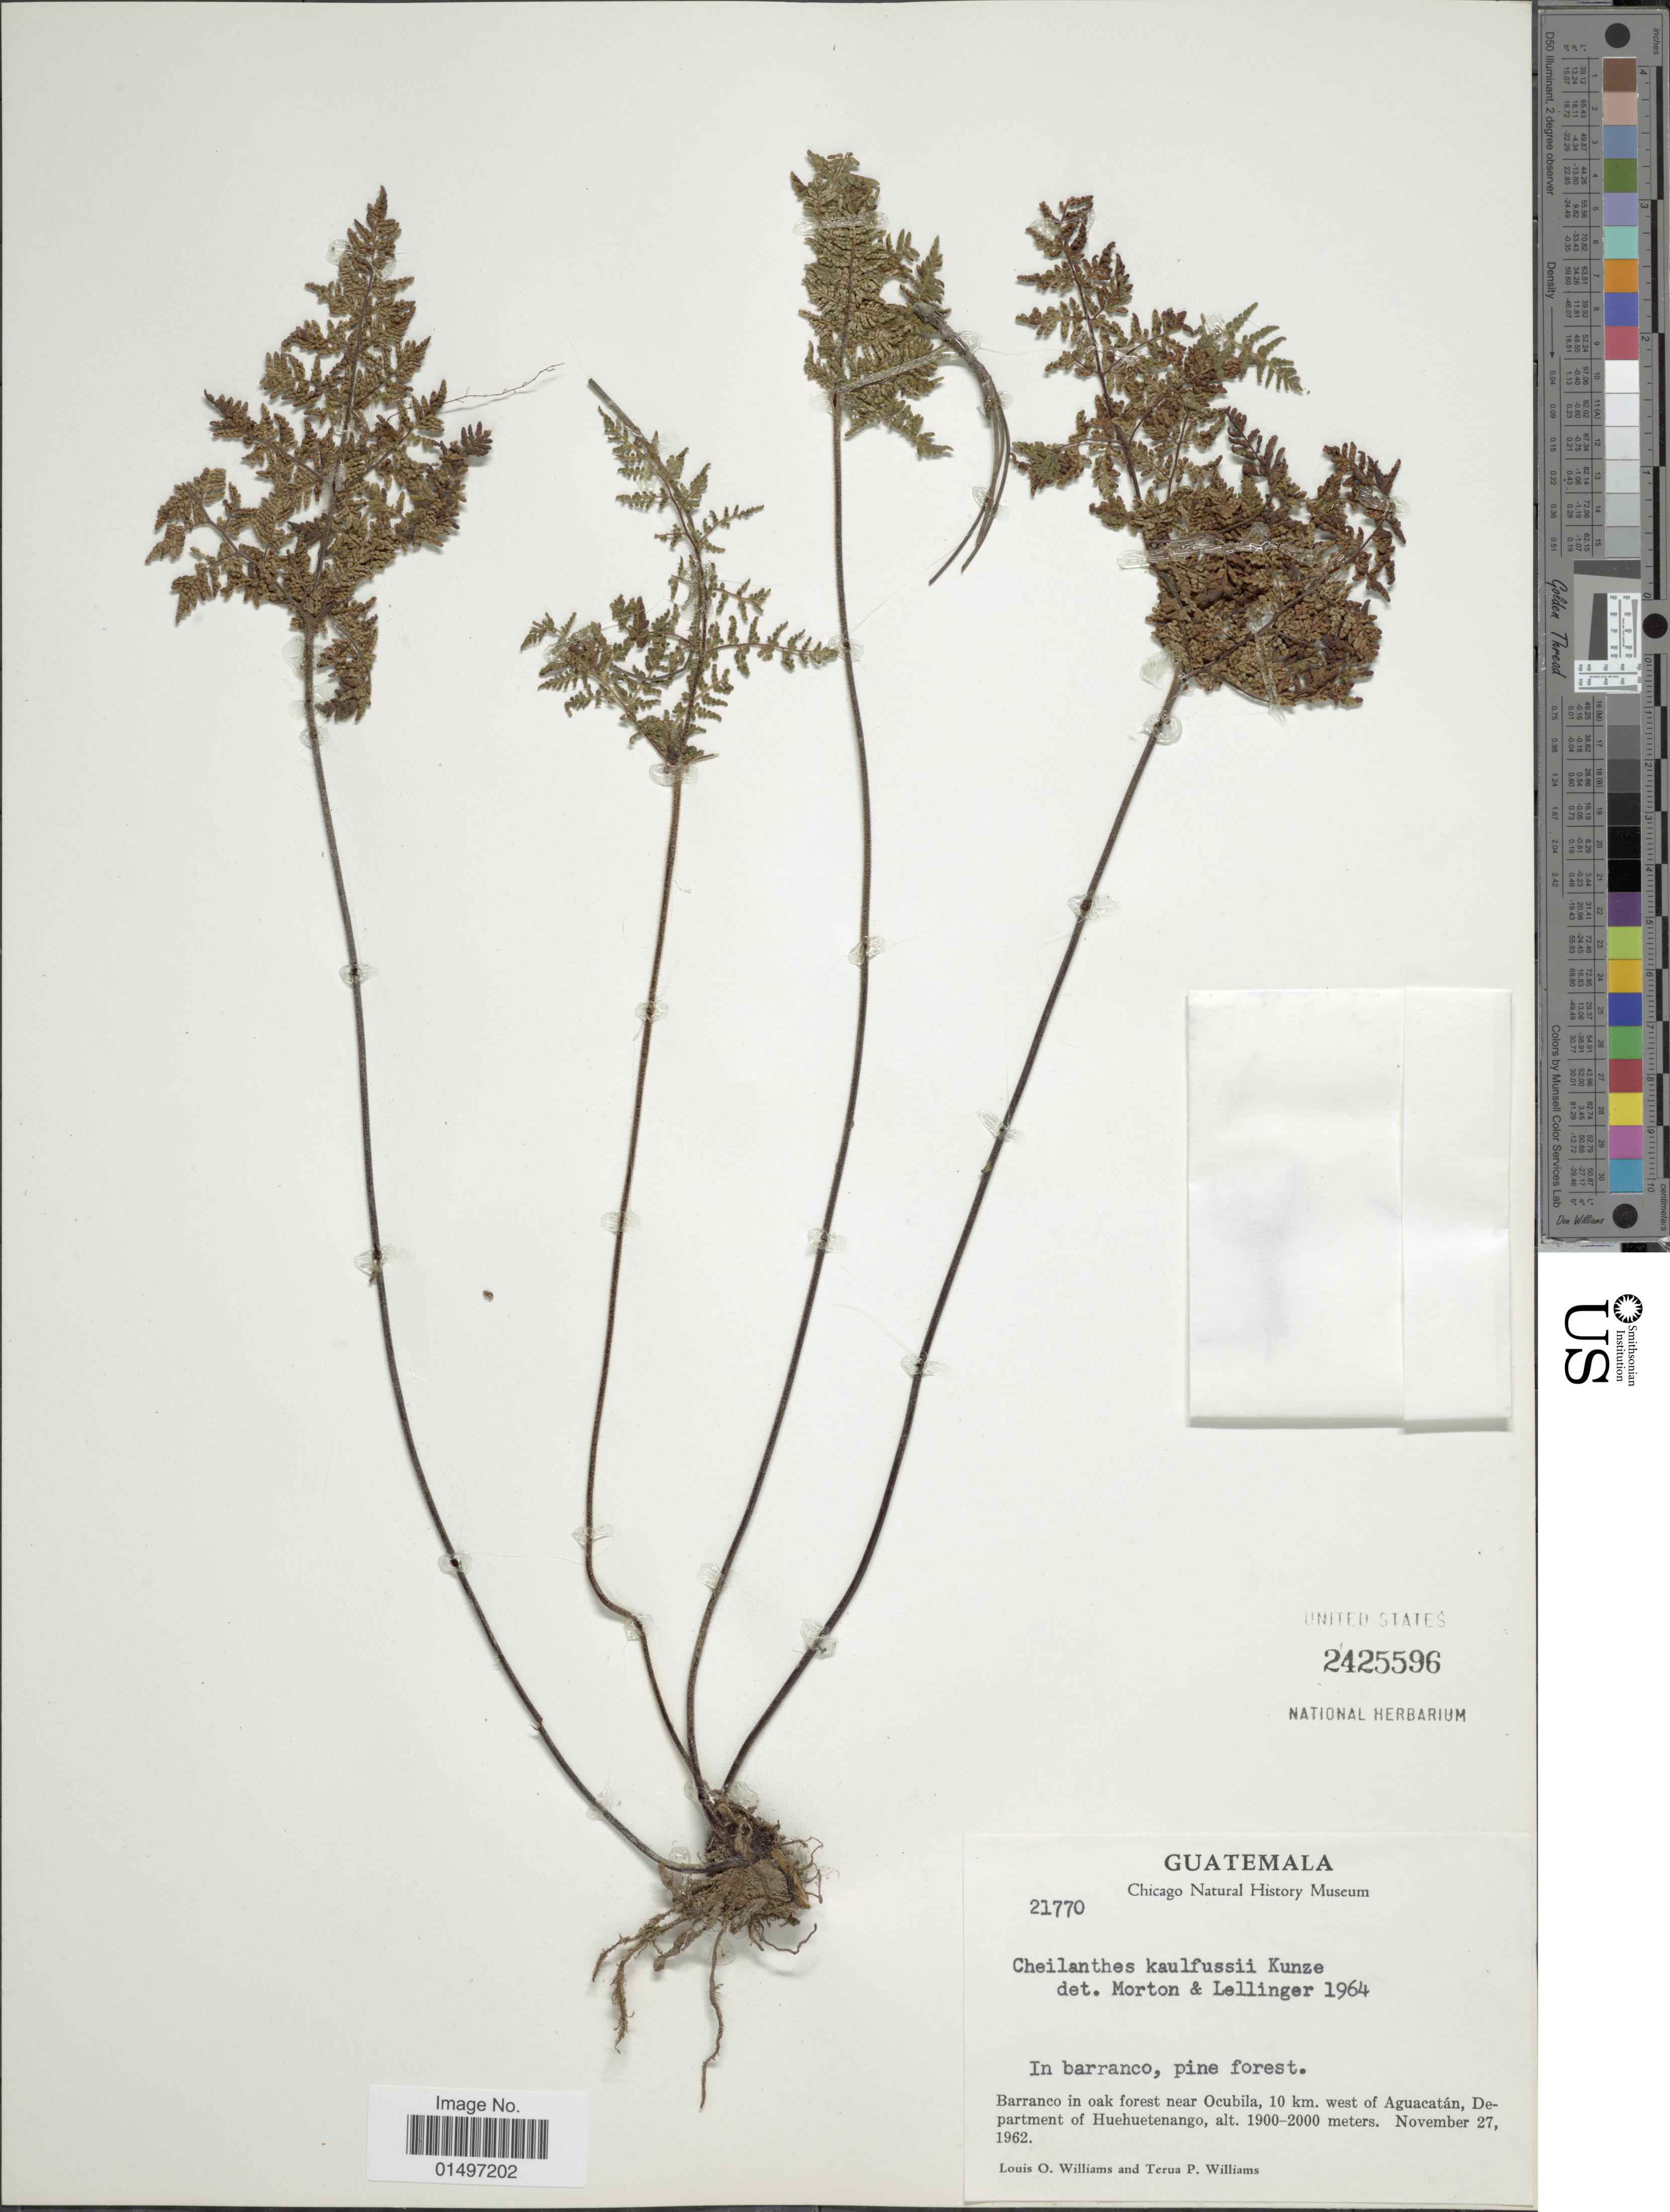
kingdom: Plantae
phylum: Tracheophyta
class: Polypodiopsida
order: Polypodiales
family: Pteridaceae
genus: Gaga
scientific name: Gaga kaulfussii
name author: (Kunze) Fay W. Li & Windham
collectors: L. O. Williams & T. P. Williams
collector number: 21779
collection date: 1962-11-27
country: Guatemala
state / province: Huehuetenango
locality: Barranco in oak forest near Ocubila, 10 km. west of Aguacatan, Department of Huehuetenango.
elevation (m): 1900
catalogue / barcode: US 2425596